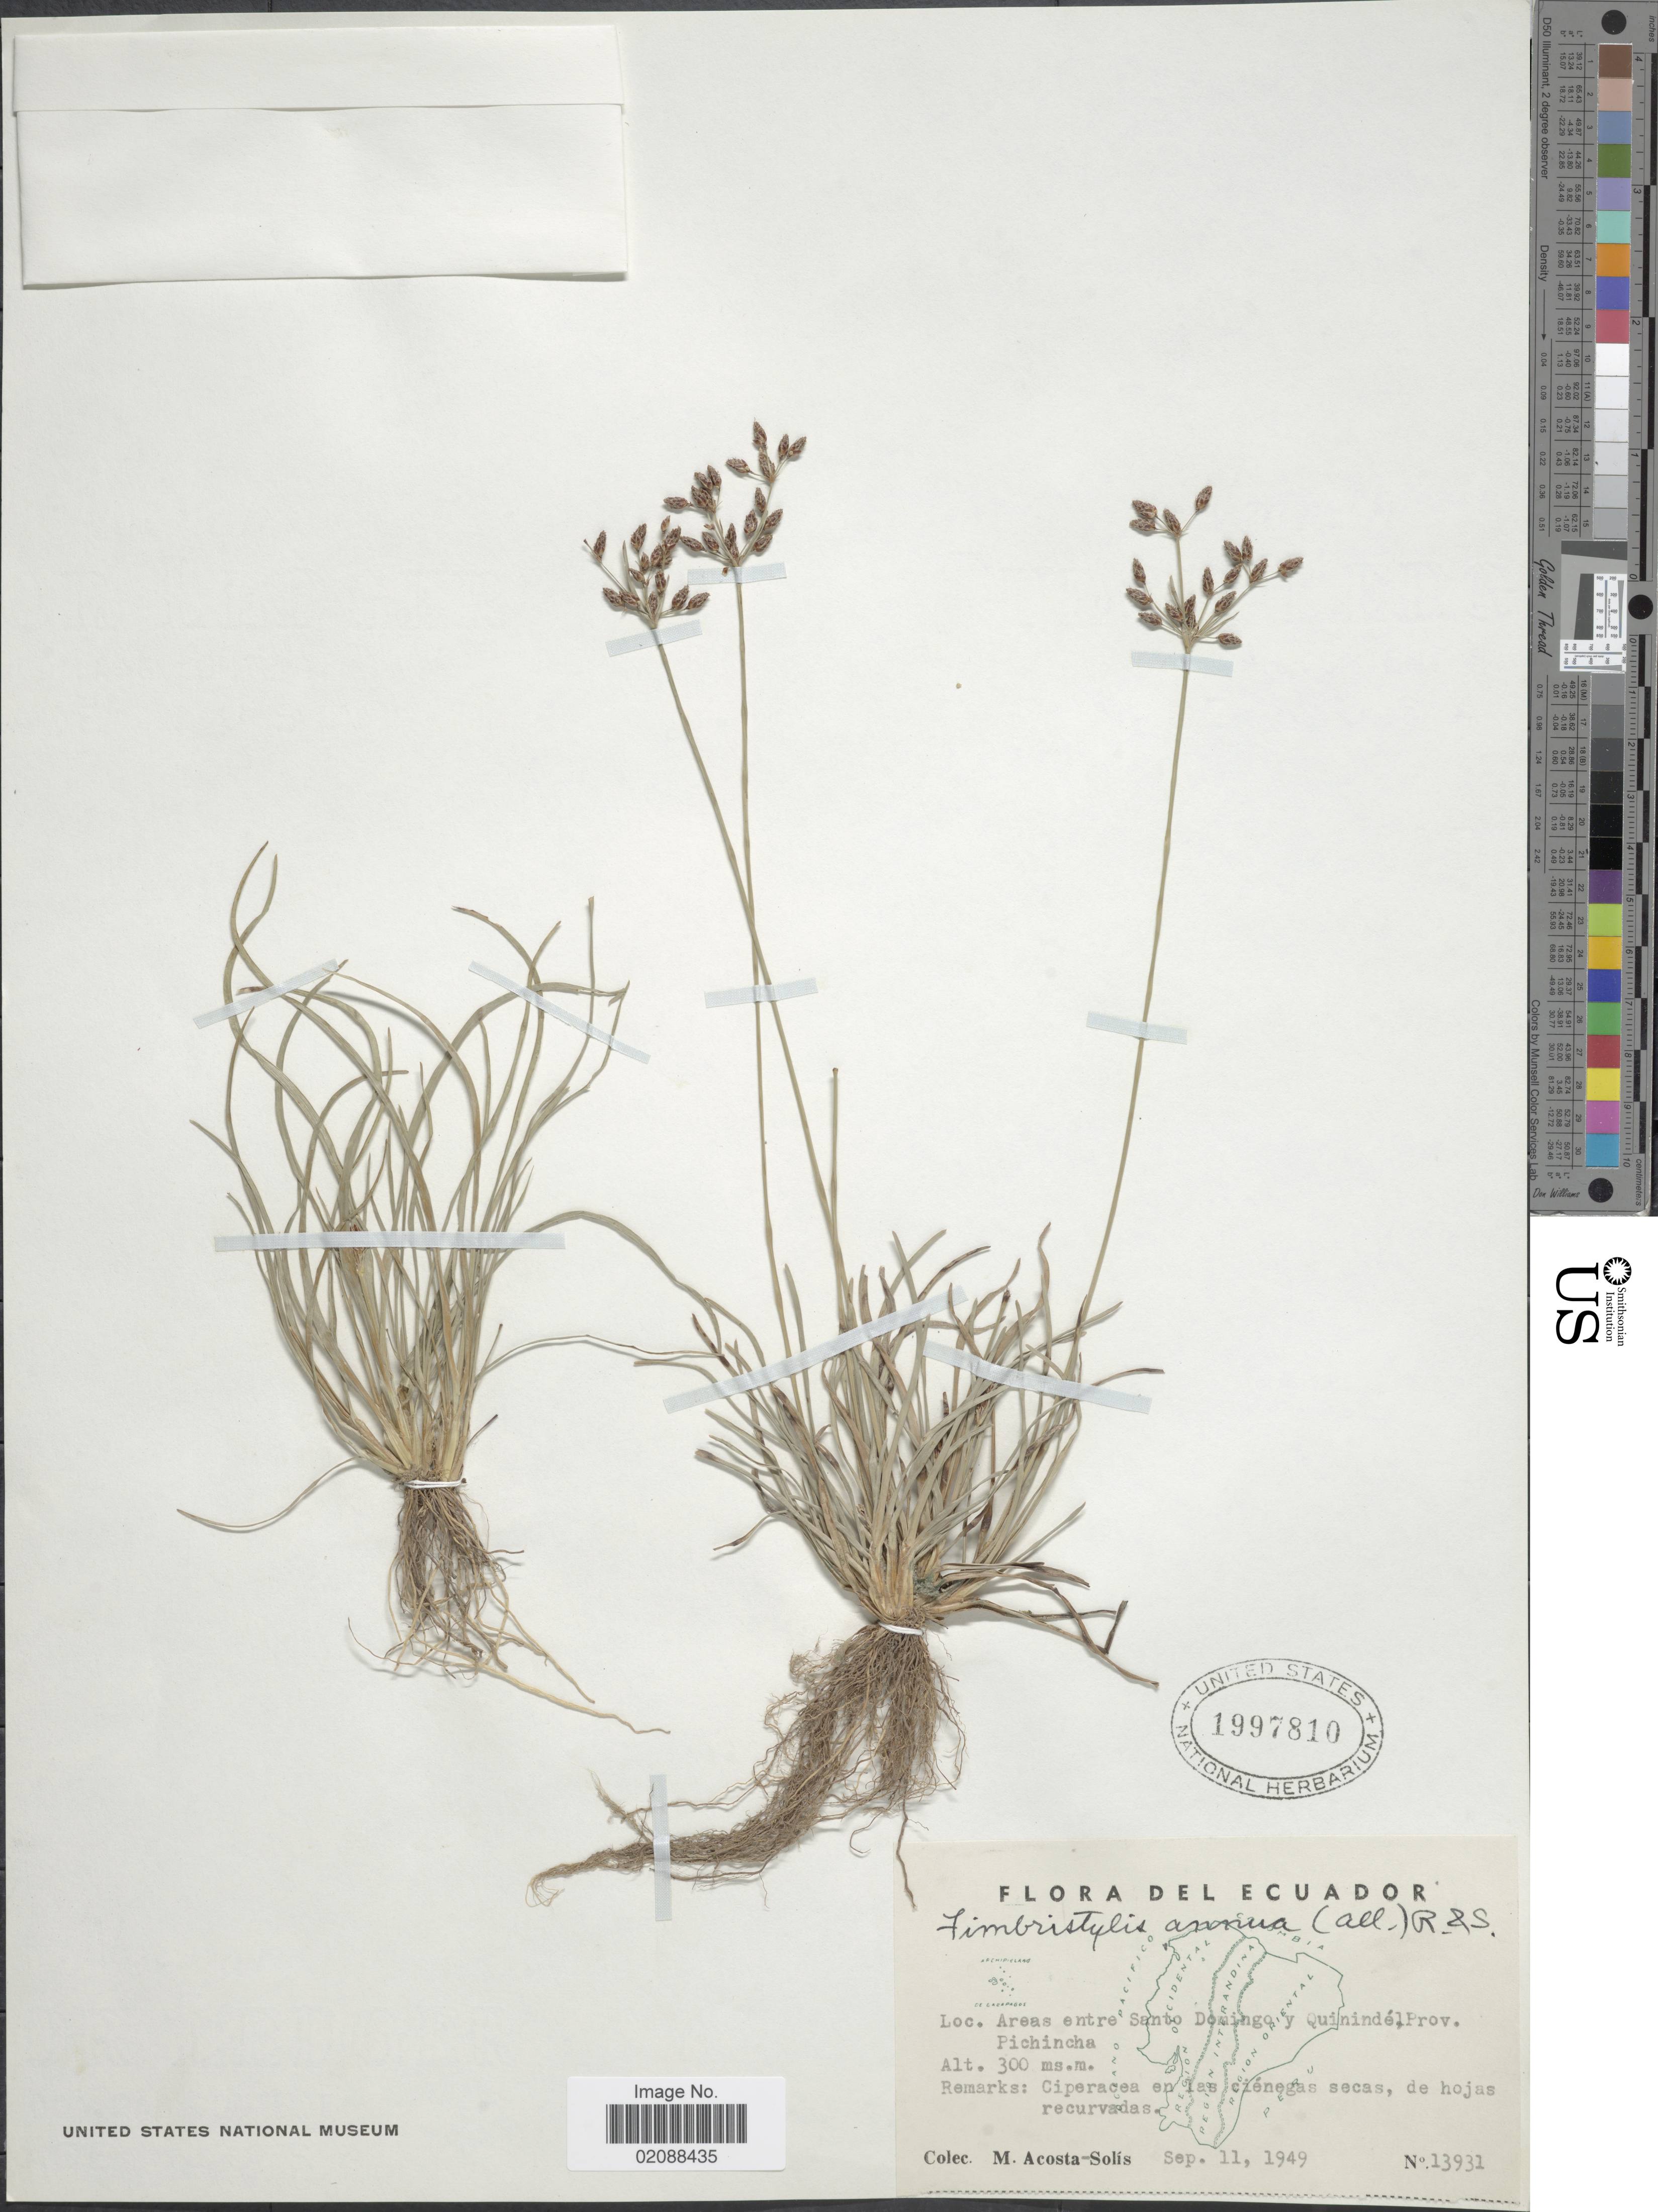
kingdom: Plantae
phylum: Tracheophyta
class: Liliopsida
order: Poales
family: Cyperaceae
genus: Fimbristylis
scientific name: Fimbristylis dichotoma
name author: (L.) Vahl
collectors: M. Acosta Solis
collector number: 13931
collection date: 1949-09-11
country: Ecuador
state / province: Pichincha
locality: Areas entre Santo Domingo y Quinindel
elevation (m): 300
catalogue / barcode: US 1997810